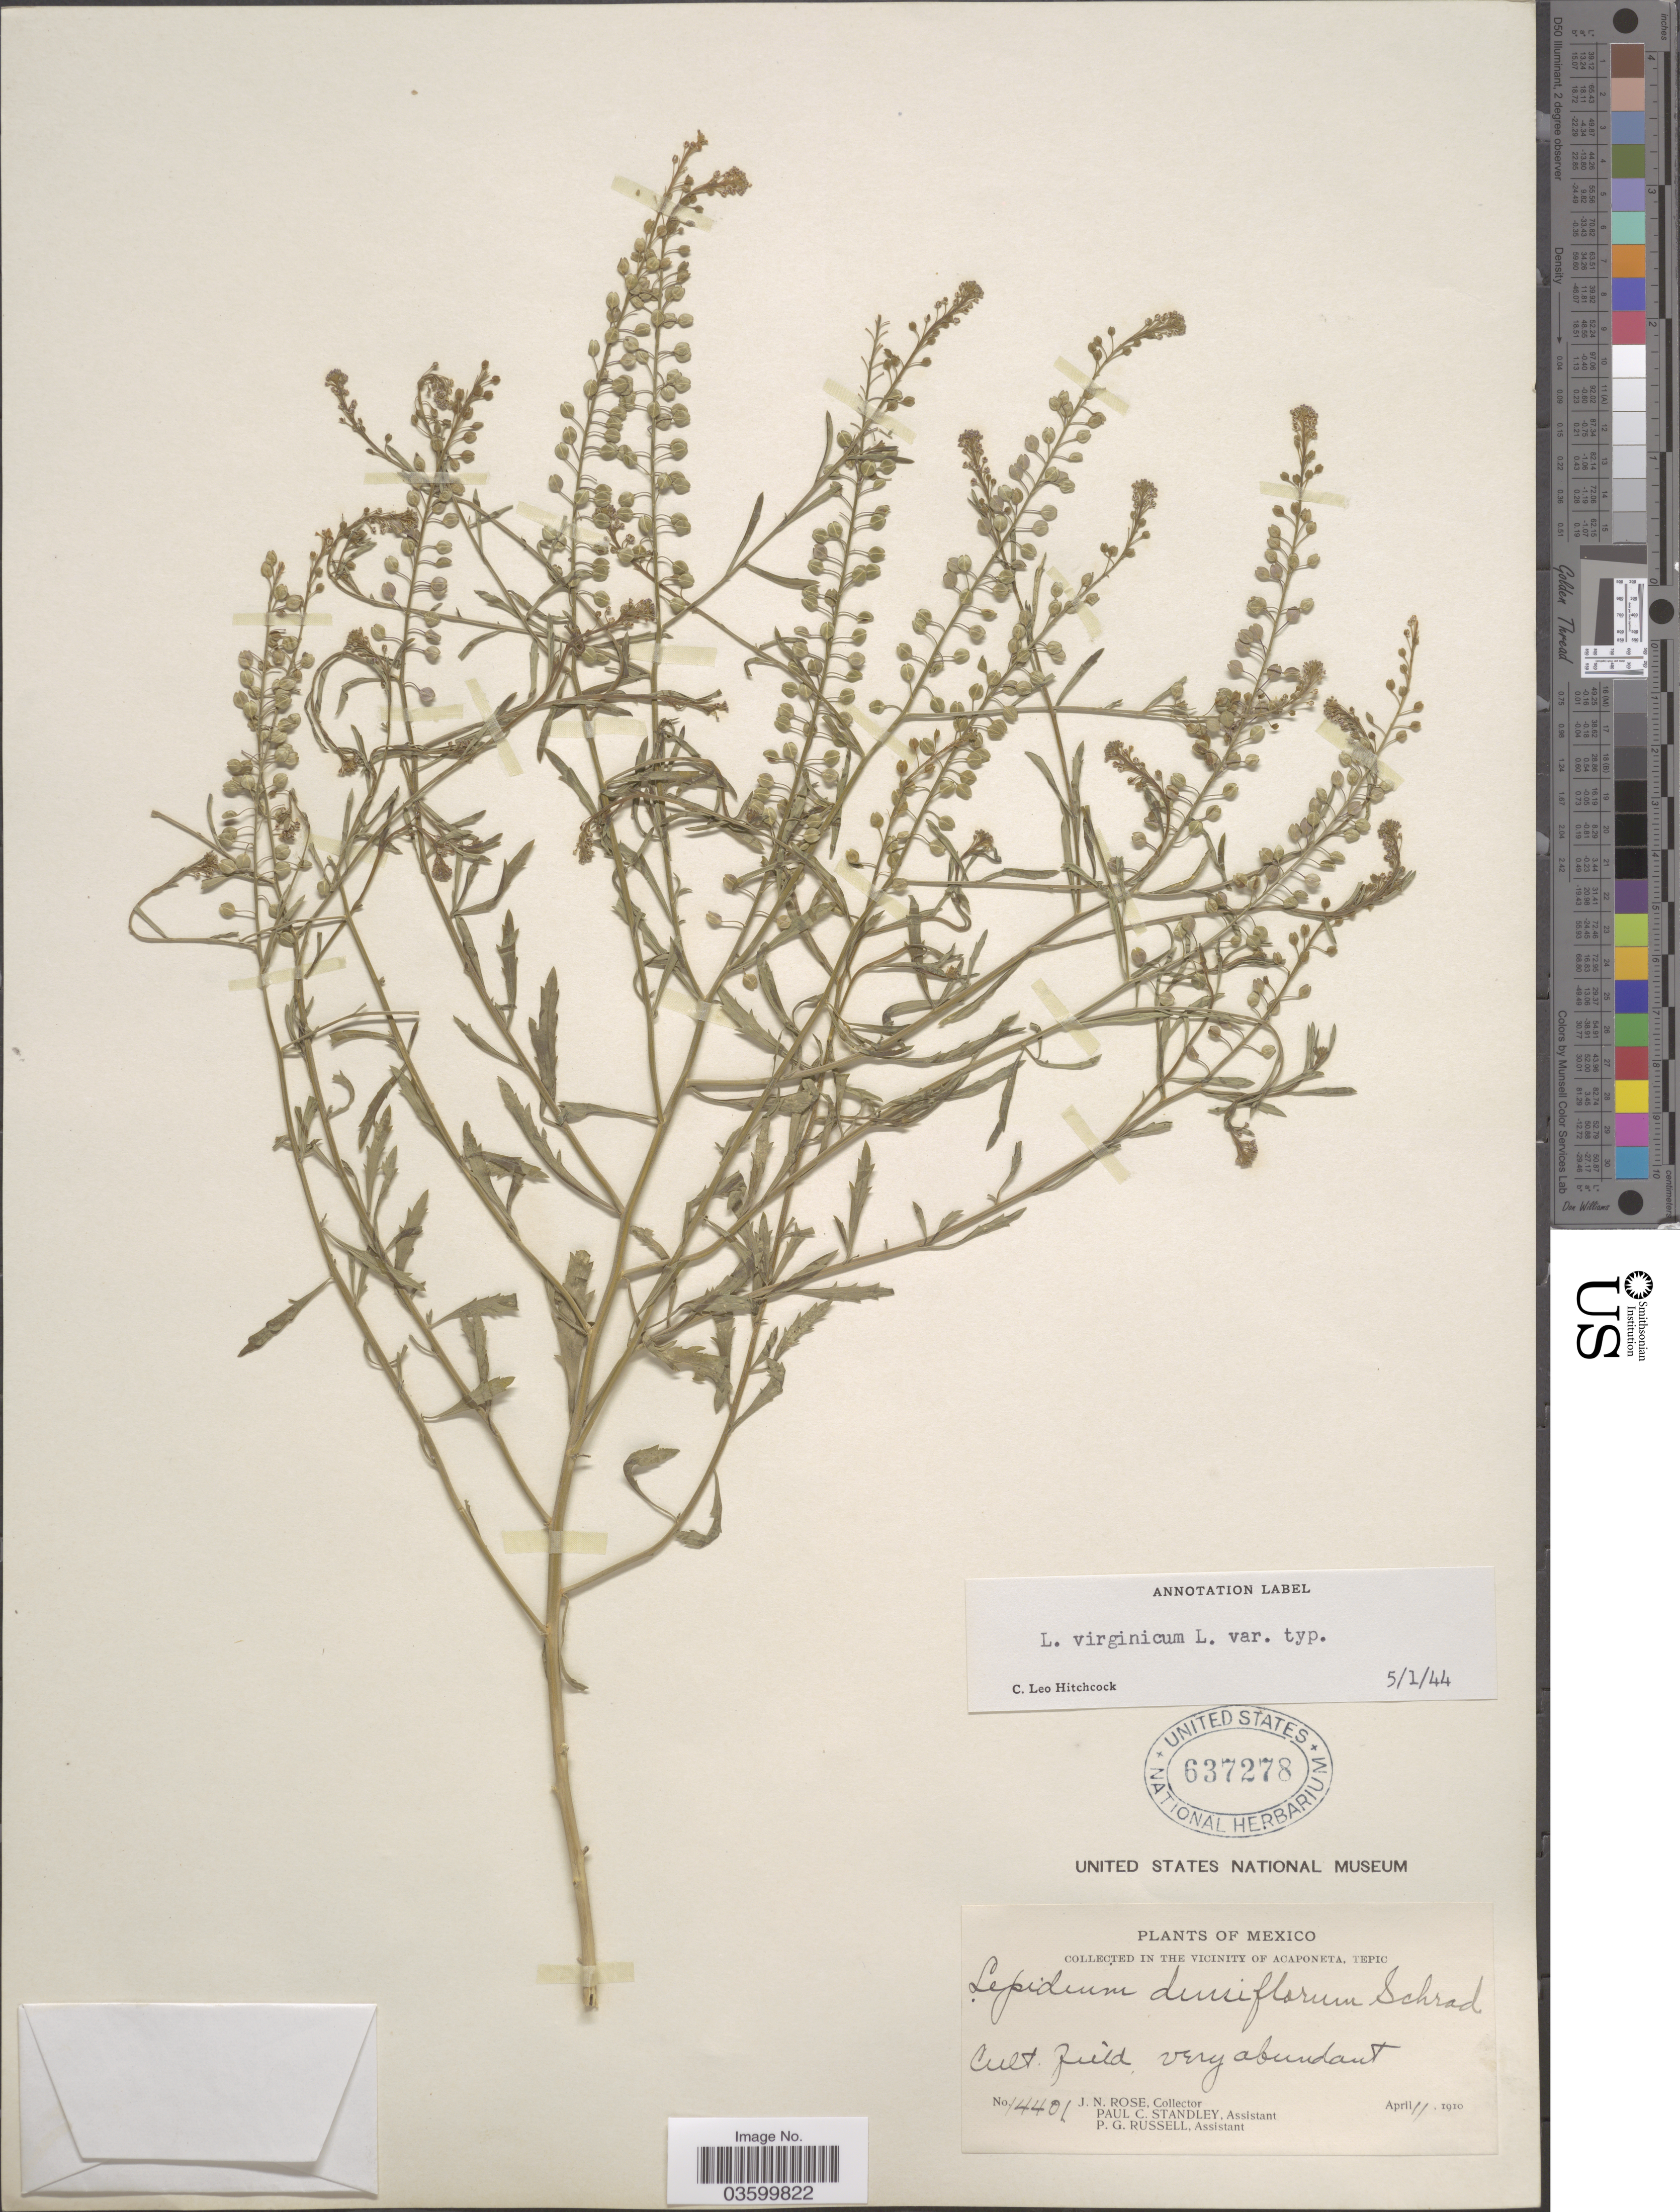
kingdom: Plantae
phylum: Tracheophyta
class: Magnoliopsida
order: Brassicales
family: Brassicaceae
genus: Lepidium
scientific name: Lepidium virginicum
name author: L.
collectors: J. N. Rose, P. C. Standley & P. G. Russell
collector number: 14401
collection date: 1910-04-11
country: Mexico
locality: Vicinity of Acaponeta, Tepic.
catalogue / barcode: US 637278